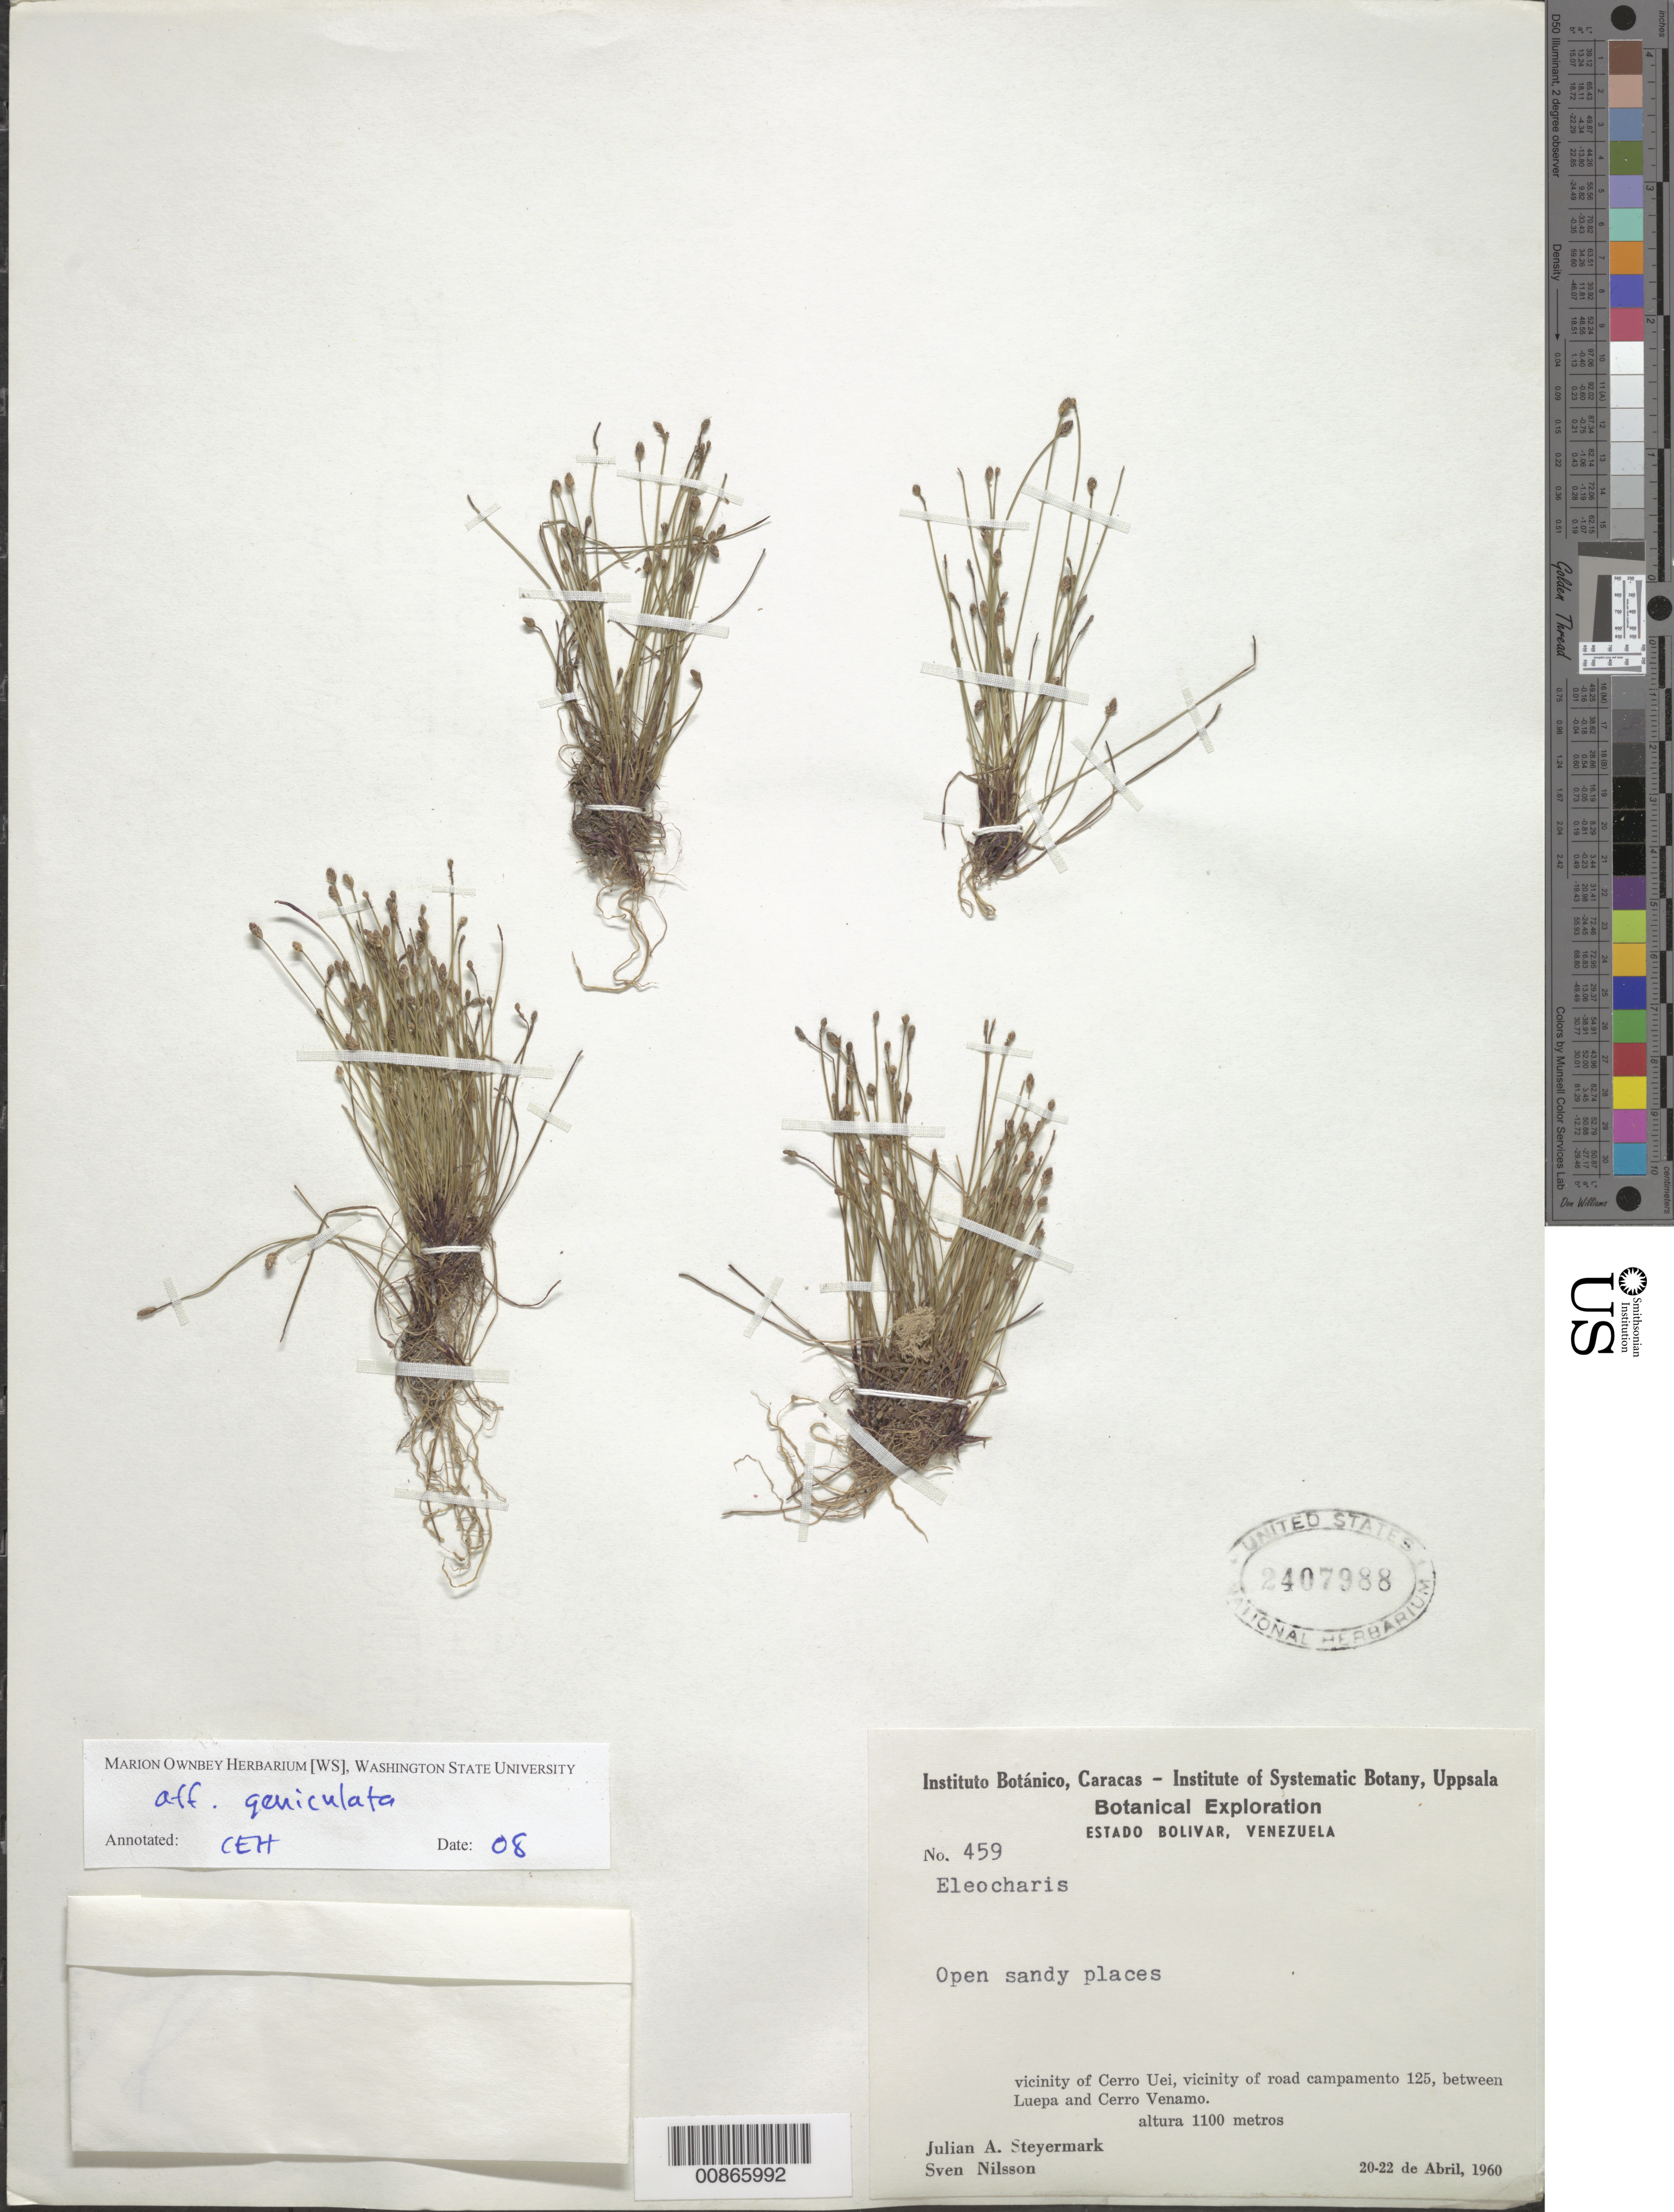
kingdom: Plantae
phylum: Tracheophyta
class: Liliopsida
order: Poales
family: Cyperaceae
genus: Eleocharis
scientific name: Eleocharis geniculata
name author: (L.) Roem. & Schult.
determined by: Hinchliff, C. E.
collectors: J. Steyermark & S. Nilsson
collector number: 60 459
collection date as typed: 20-Apr-60 to 22-Apr-60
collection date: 1960-04-20/1960-04-22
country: Venezuela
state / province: Bolívar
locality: Cerro Uei, vic. road campamento 125, betw. Luepa & Cerro Venamo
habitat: Open sandy places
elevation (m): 1100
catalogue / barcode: US 2407988